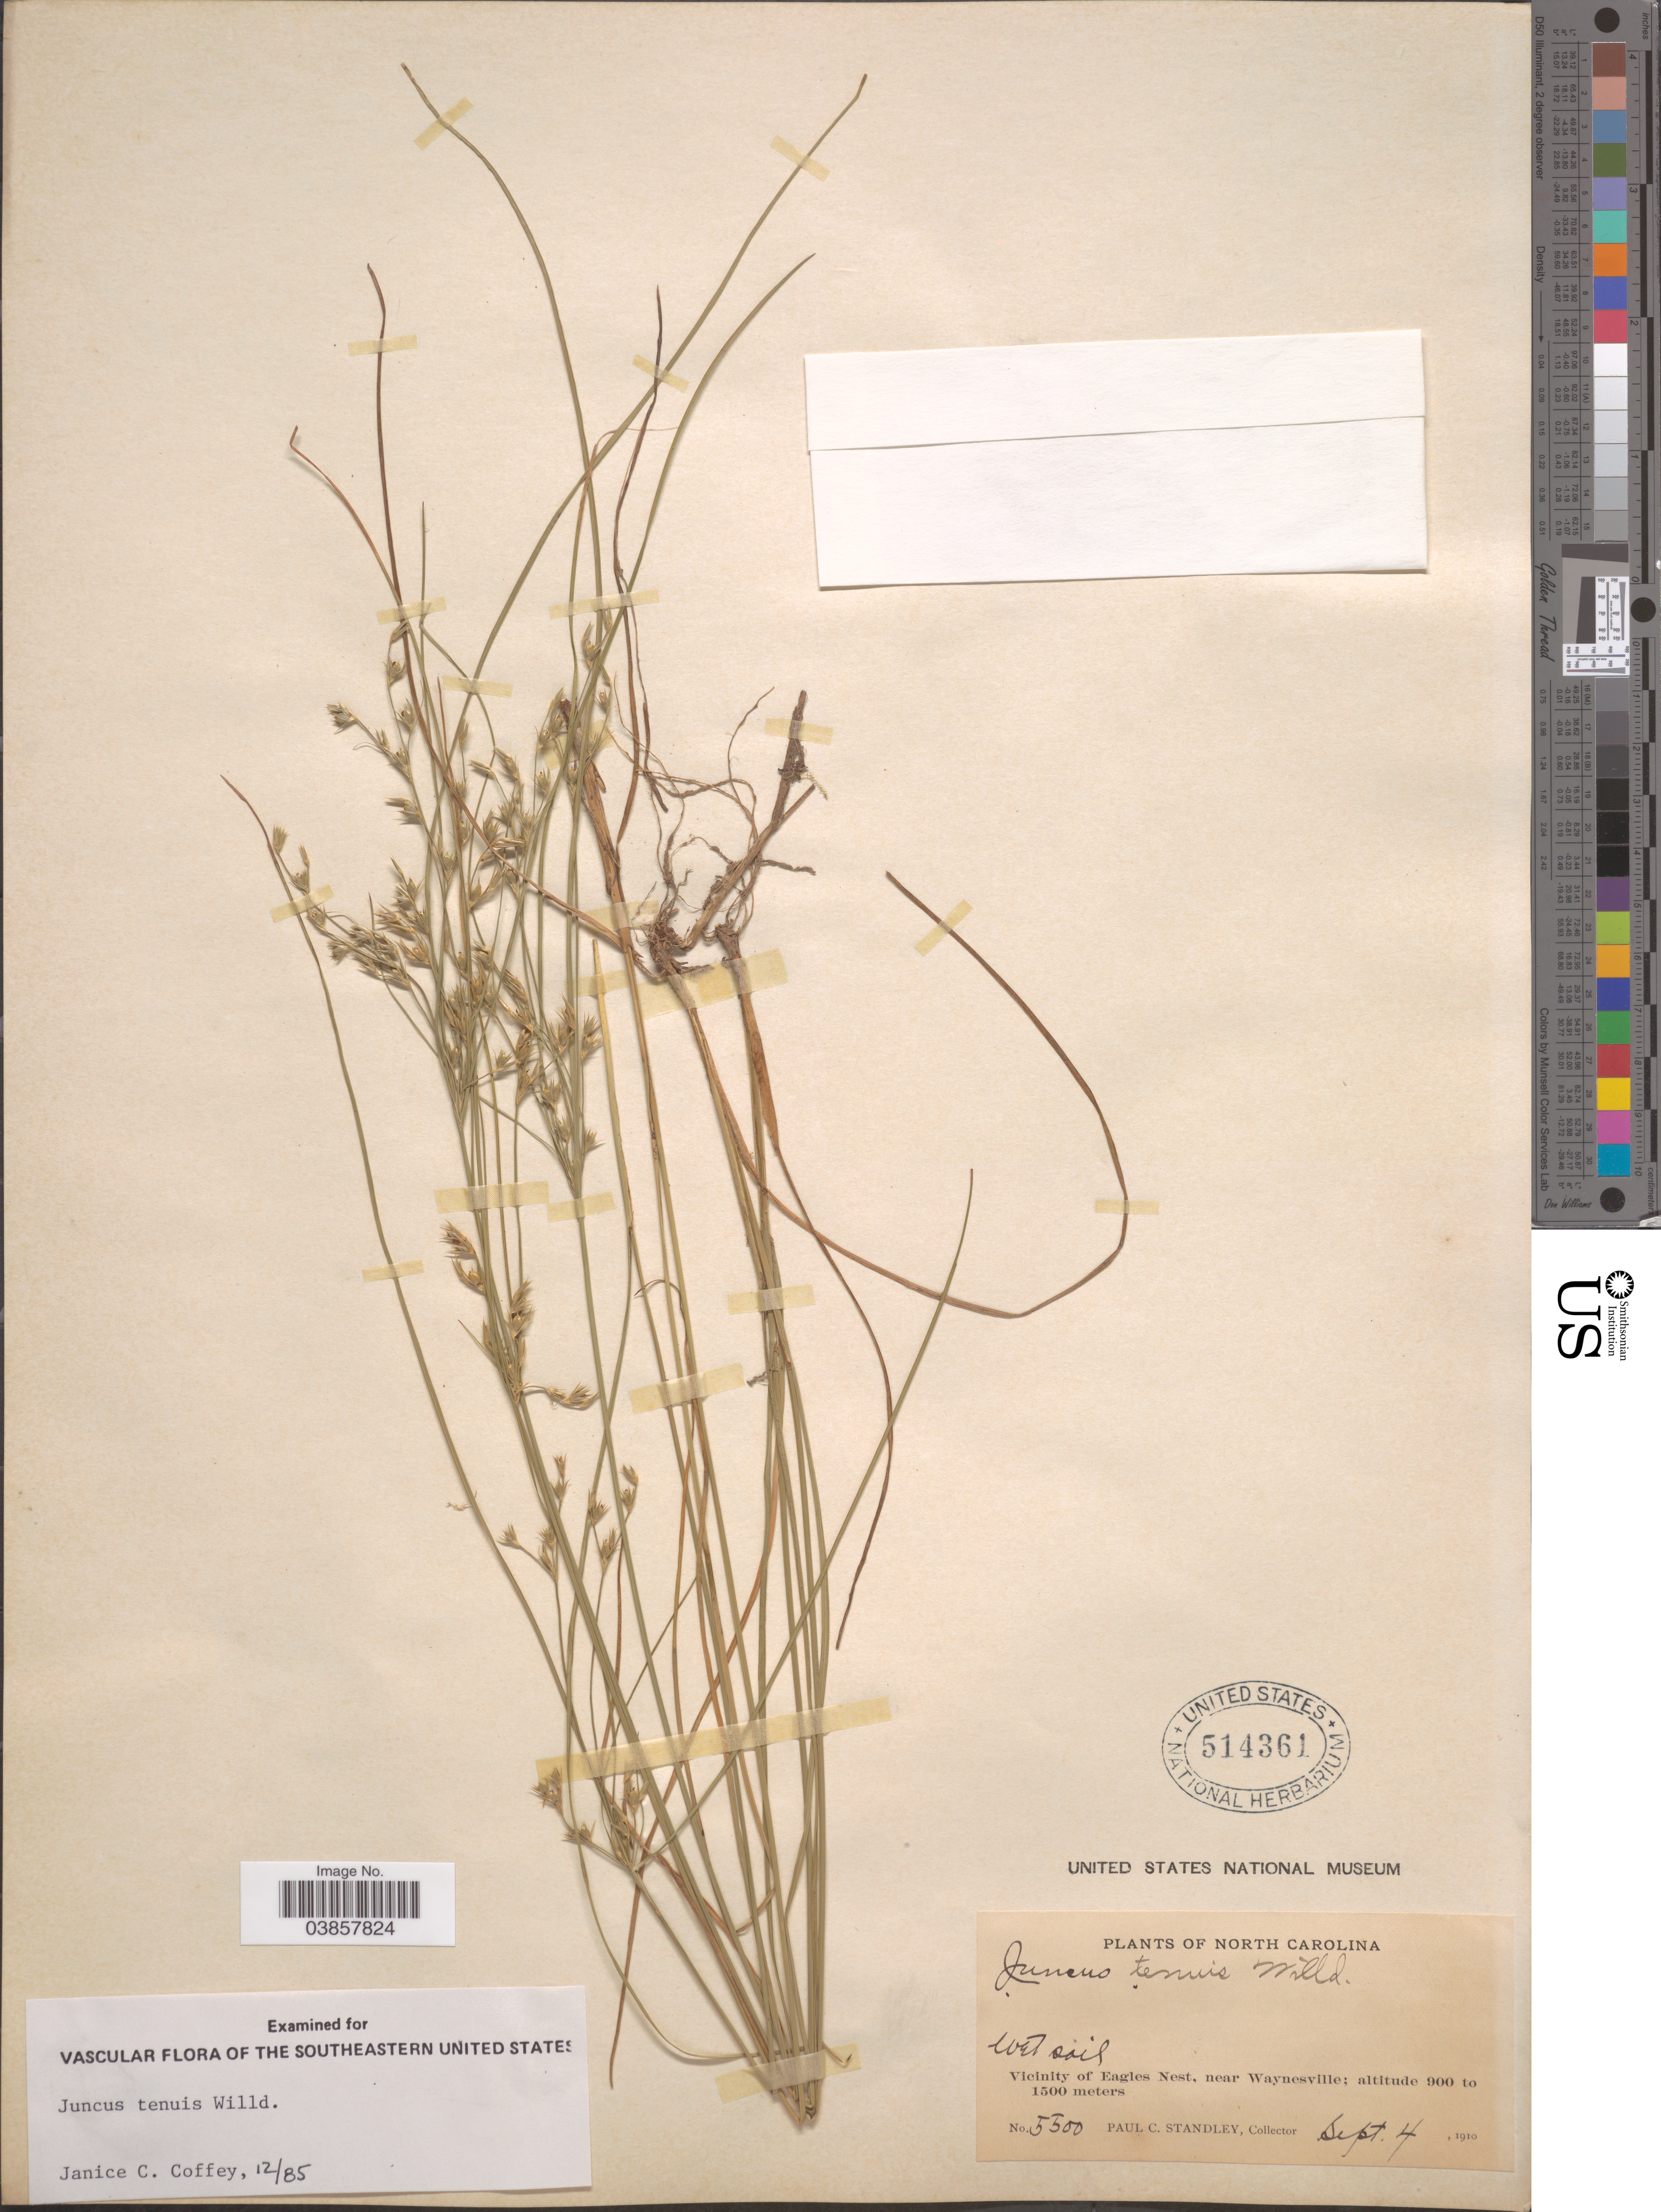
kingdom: Plantae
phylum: Tracheophyta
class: Liliopsida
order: Poales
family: Juncaceae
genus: Juncus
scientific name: Juncus tenuis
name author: Willd.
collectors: P. C. Standley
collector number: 5500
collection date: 1910-09-04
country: United States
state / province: North Carolina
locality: Vicinity of Eagles Nest, near Waynesville.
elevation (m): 900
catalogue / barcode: US 514361